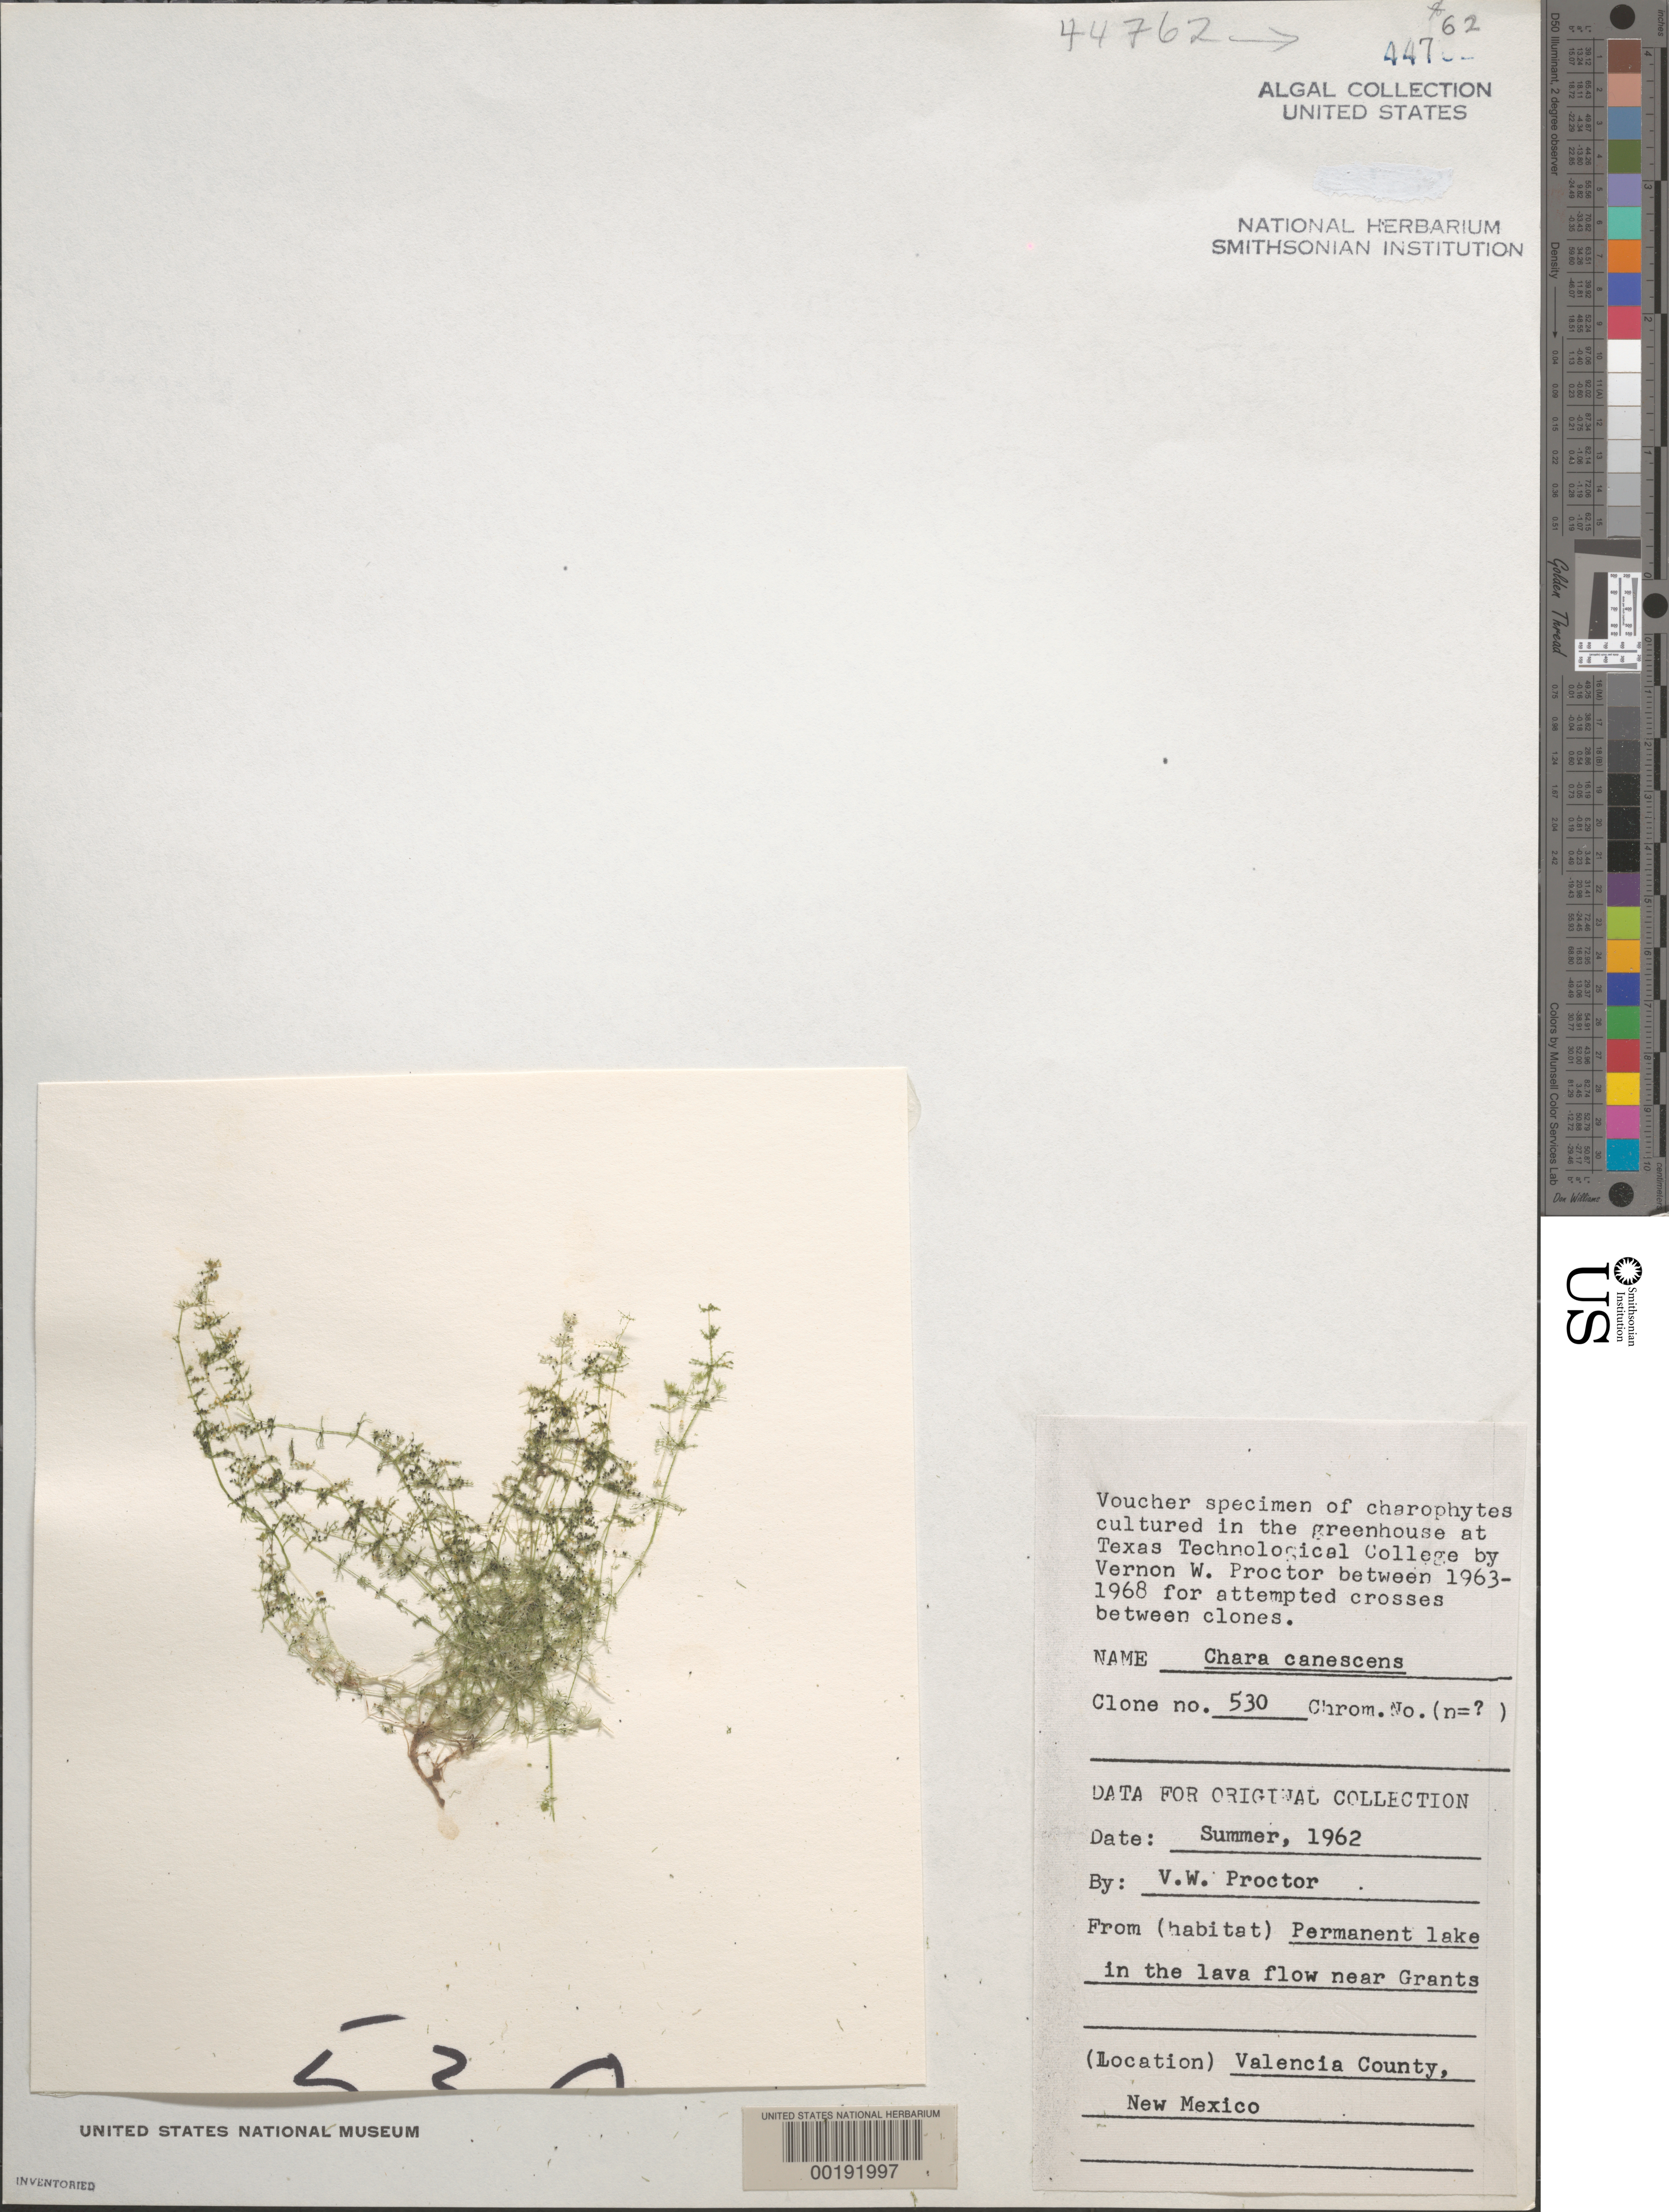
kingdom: Plantae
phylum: Charophyta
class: Charophyceae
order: Charales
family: Characeae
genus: Chara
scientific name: Chara canescens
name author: Loisel.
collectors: V. Proctor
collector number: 530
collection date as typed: Sum 1962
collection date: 1962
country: United States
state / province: New Mexico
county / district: Valencia County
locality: Lava Flow Lake near Grants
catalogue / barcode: US 44762